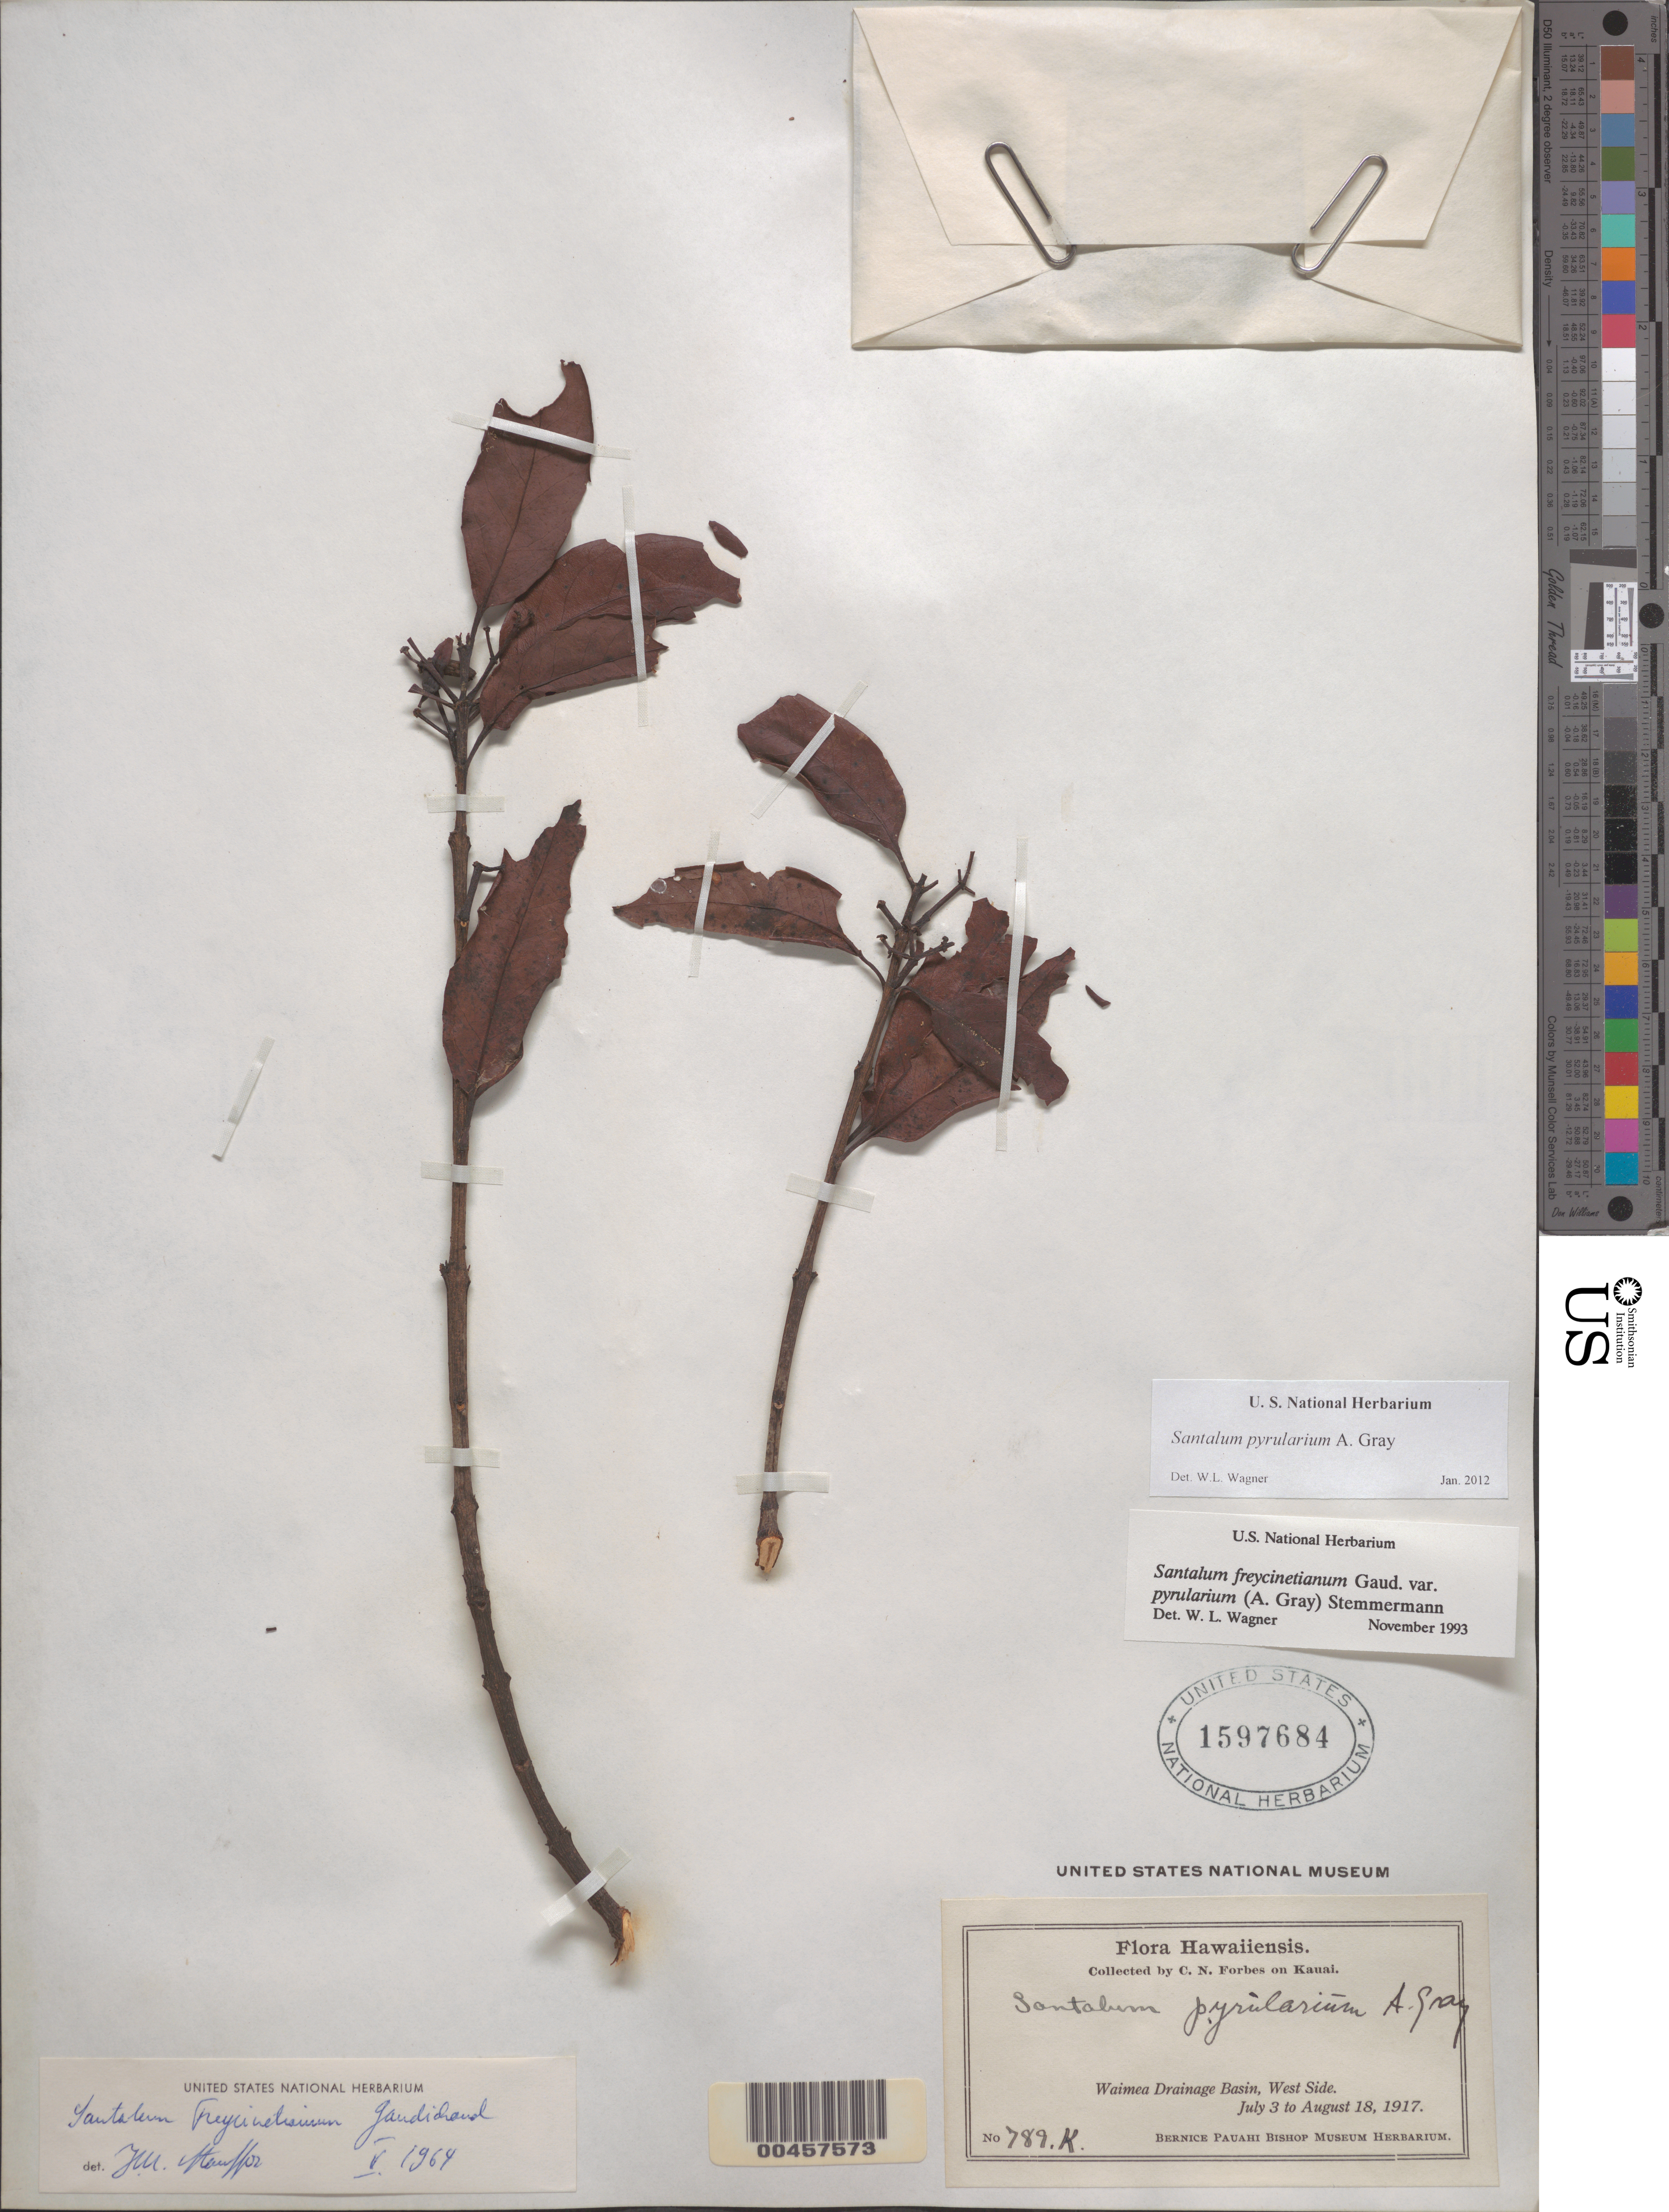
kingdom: Plantae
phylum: Tracheophyta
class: Magnoliopsida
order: Santalales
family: Santalaceae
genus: Santalum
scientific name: Santalum pyrularium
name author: A. Gray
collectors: C. N. Forbes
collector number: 789.K.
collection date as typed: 3 Jul 1917 to 18 Aug 1917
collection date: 1917-07-03/1917-08-18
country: United States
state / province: Hawaii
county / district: Kauai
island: Kaua'i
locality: Waimea Drainage Basin, W side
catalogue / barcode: US 1597684